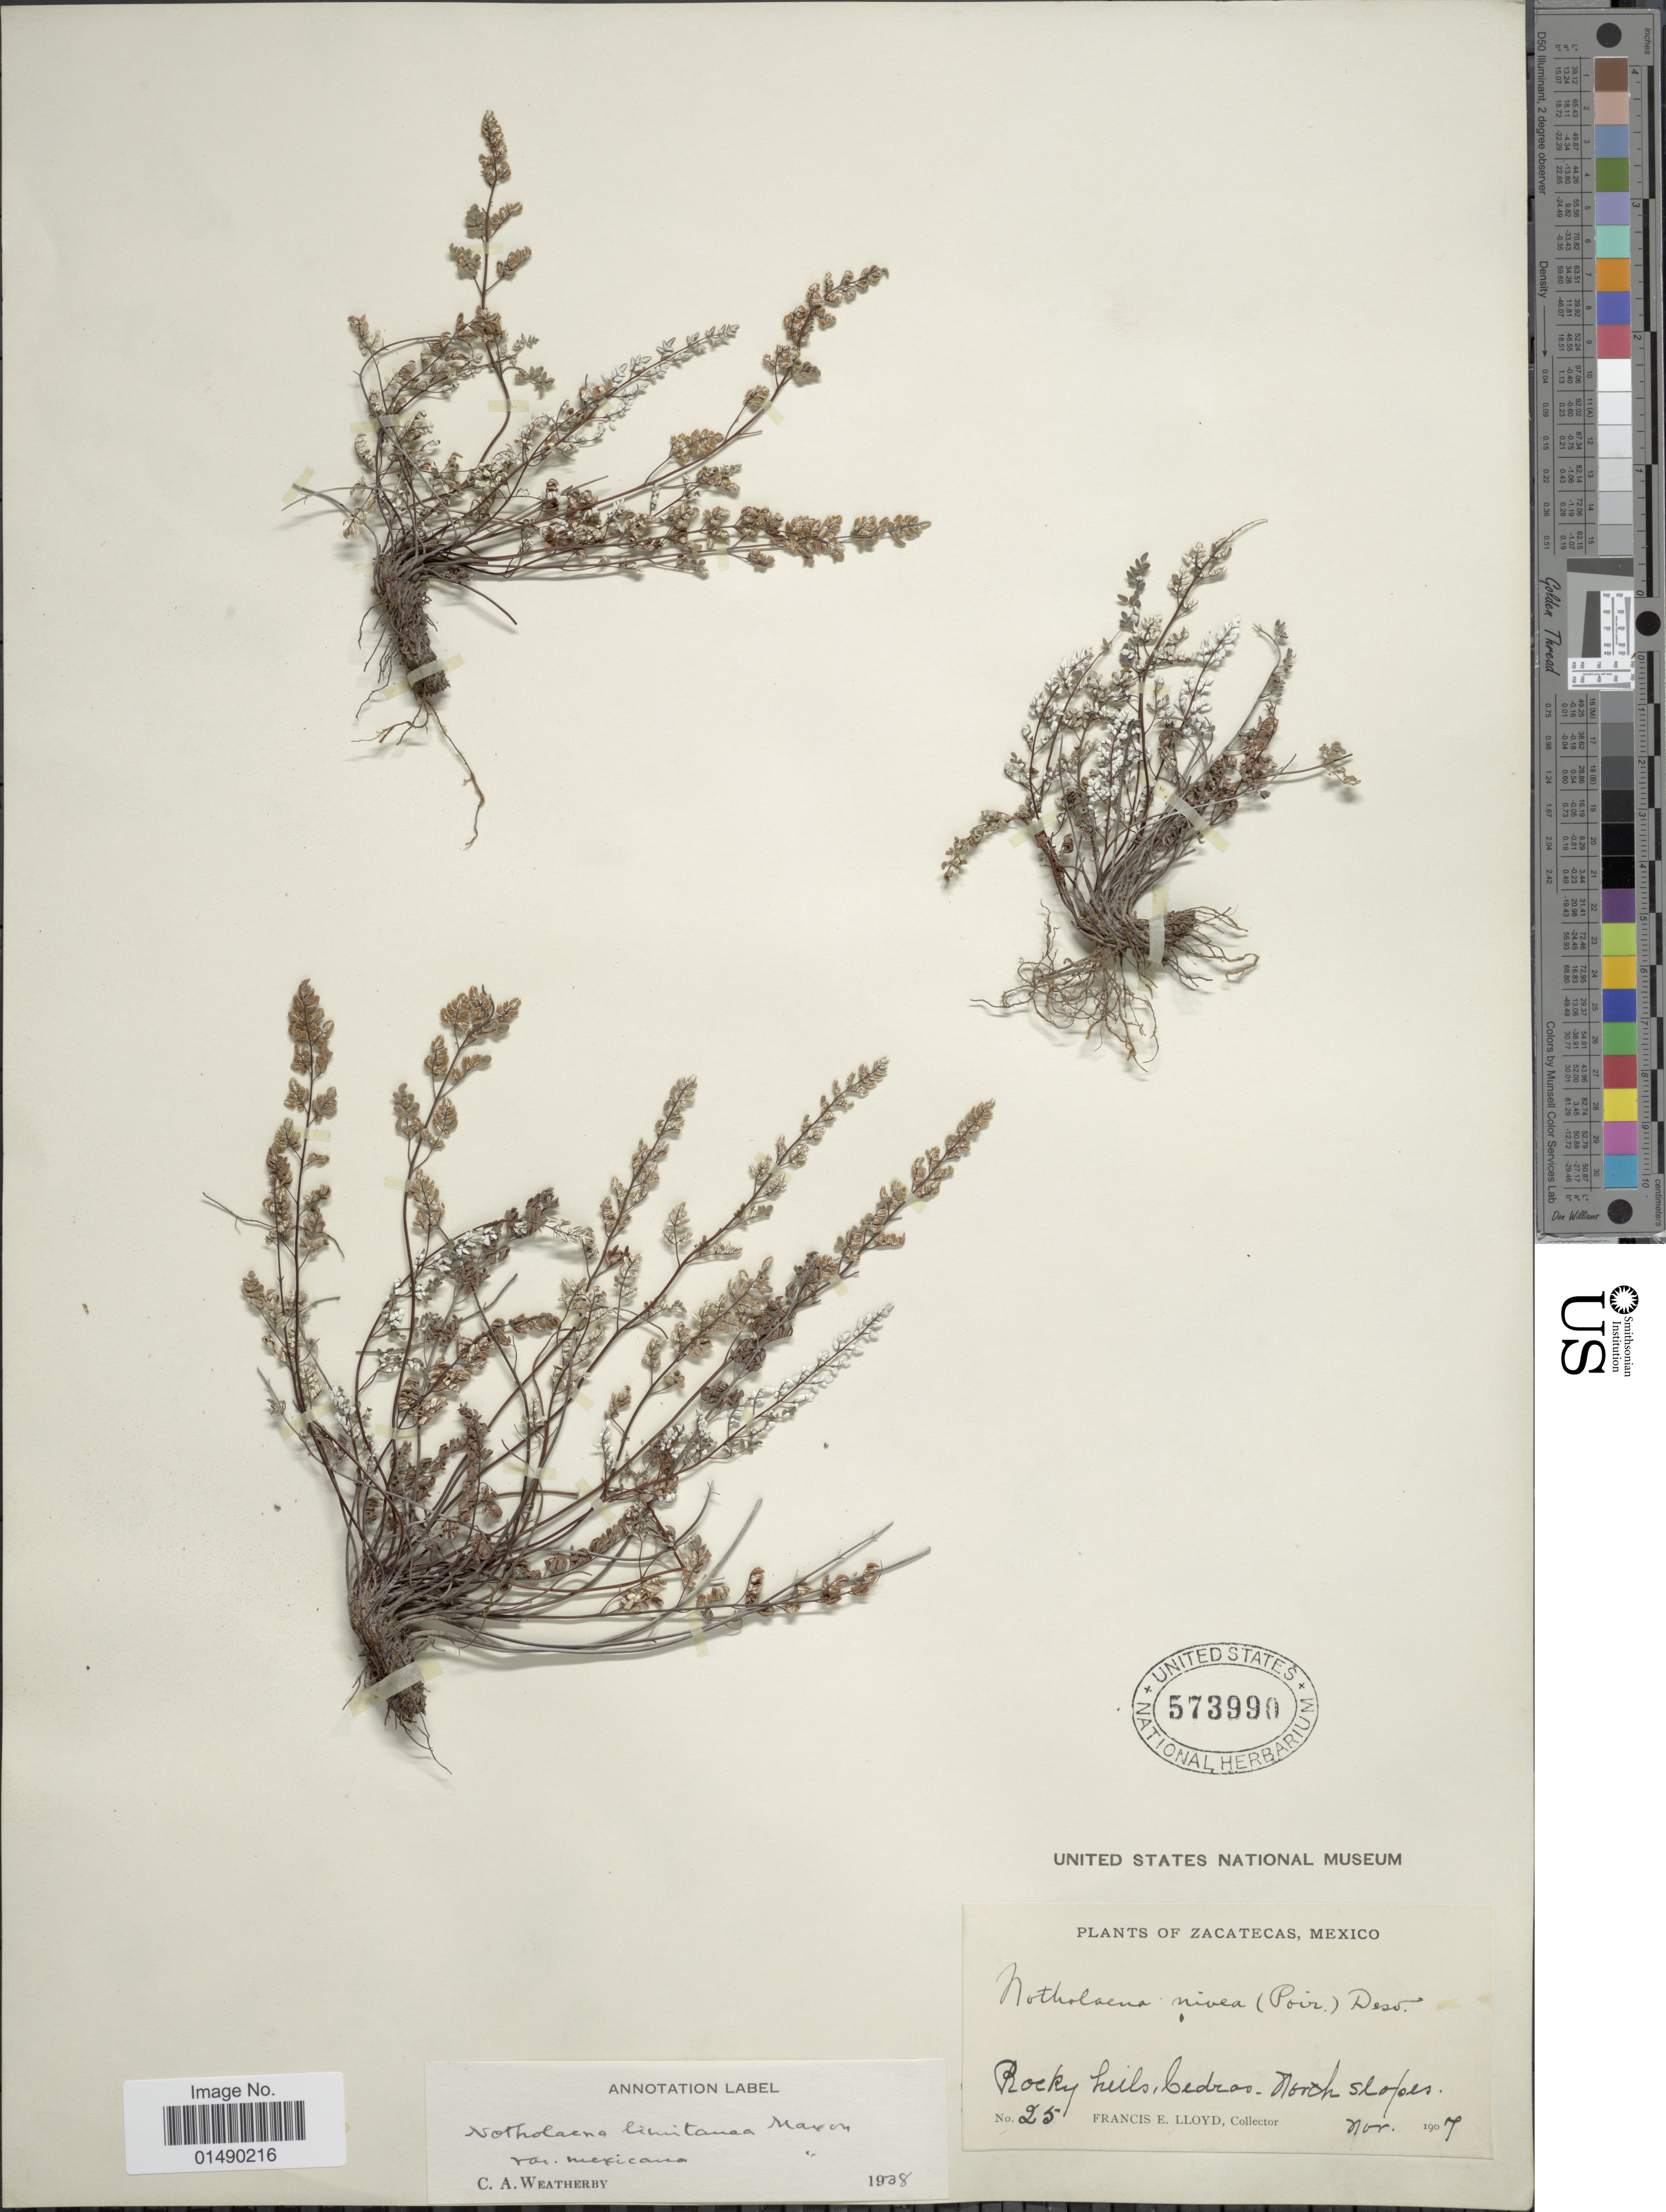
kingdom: Plantae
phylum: Tracheophyta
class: Polypodiopsida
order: Polypodiales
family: Pteridaceae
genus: Argyrochosma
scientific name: Argyrochosma limitanea subsp. mexicana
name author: (Maxon) Windham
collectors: Lloyd, C. E.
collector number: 25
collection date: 1907-11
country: Mexico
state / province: Zacatecas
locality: Mexico, rocky hills, Cedras, north slopes.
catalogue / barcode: US 573990